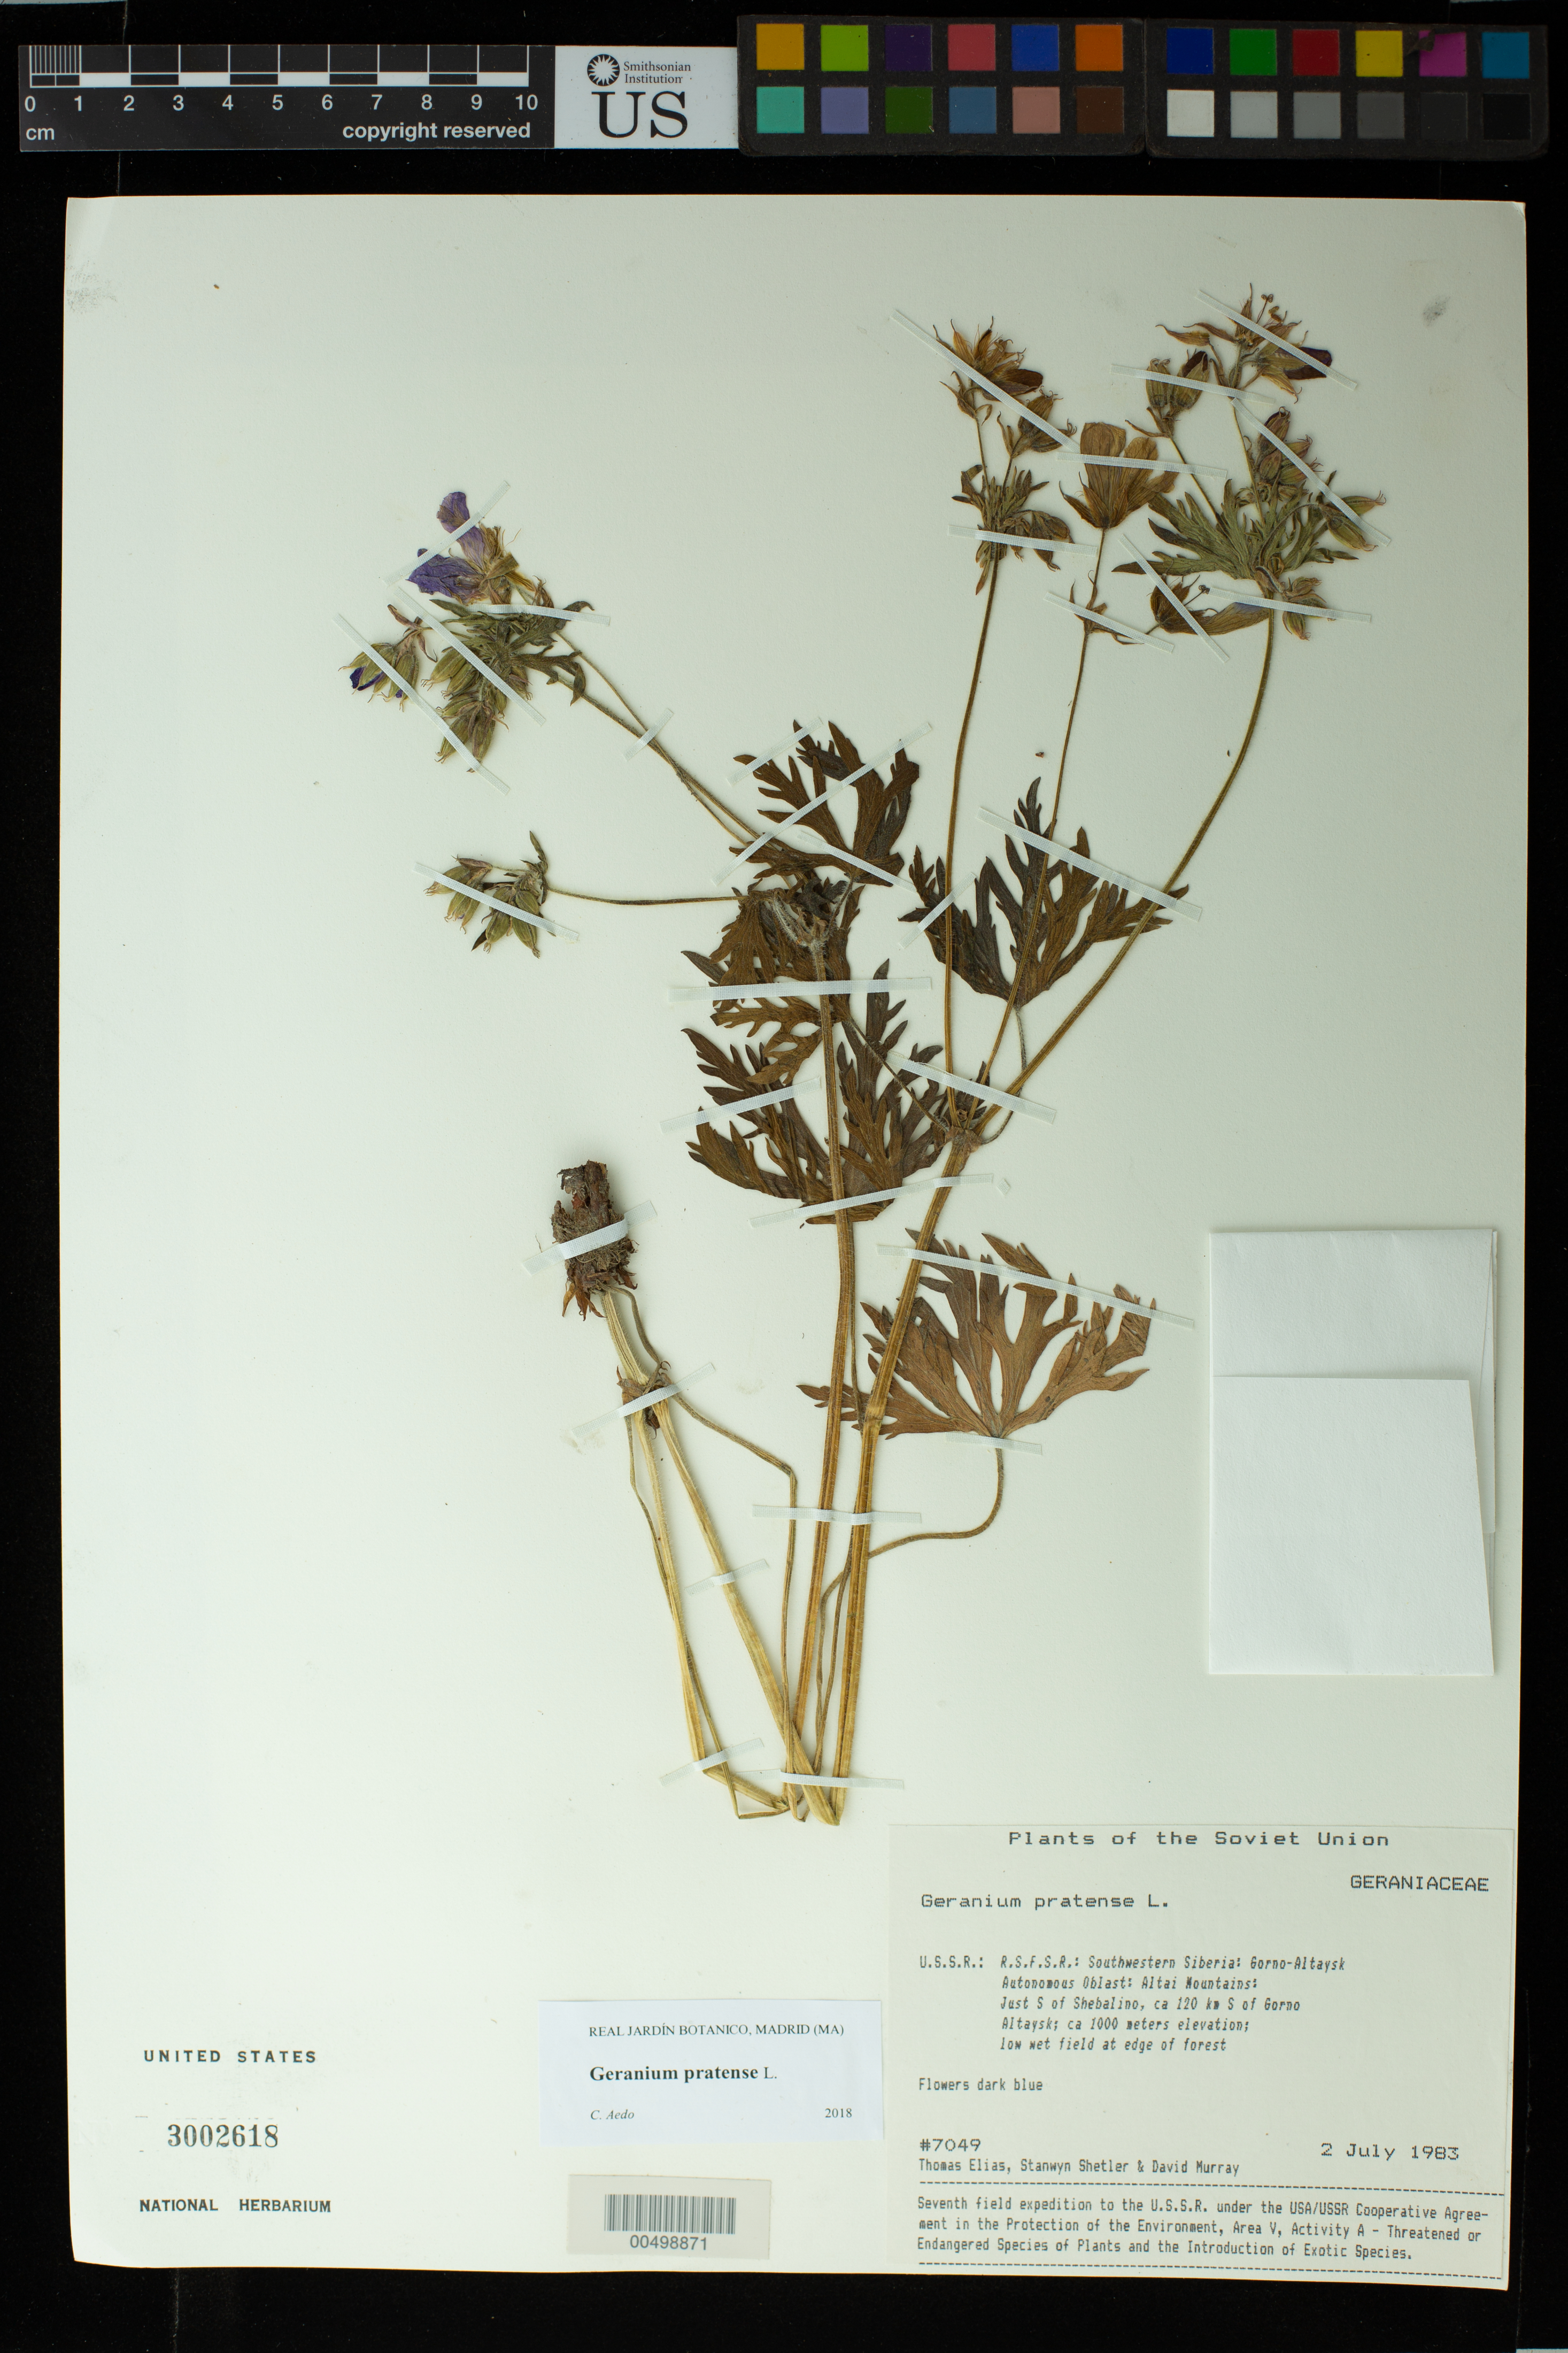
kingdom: Plantae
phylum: Tracheophyta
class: Magnoliopsida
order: Geraniales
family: Geraniaceae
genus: Geranium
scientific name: Geranium pratense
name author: L.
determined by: Aedo, C.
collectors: T. Elias, S. Shetler & D. F. Murray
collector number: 7049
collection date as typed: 02 Jul 1983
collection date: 1983-07-02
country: Russian Federation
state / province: Altai Republic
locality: Altai Mountains, just S of Shebalino, ca. 120 km S of Gorno-Altaysk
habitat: low wet field at edge of forest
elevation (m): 1000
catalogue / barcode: US 3002618